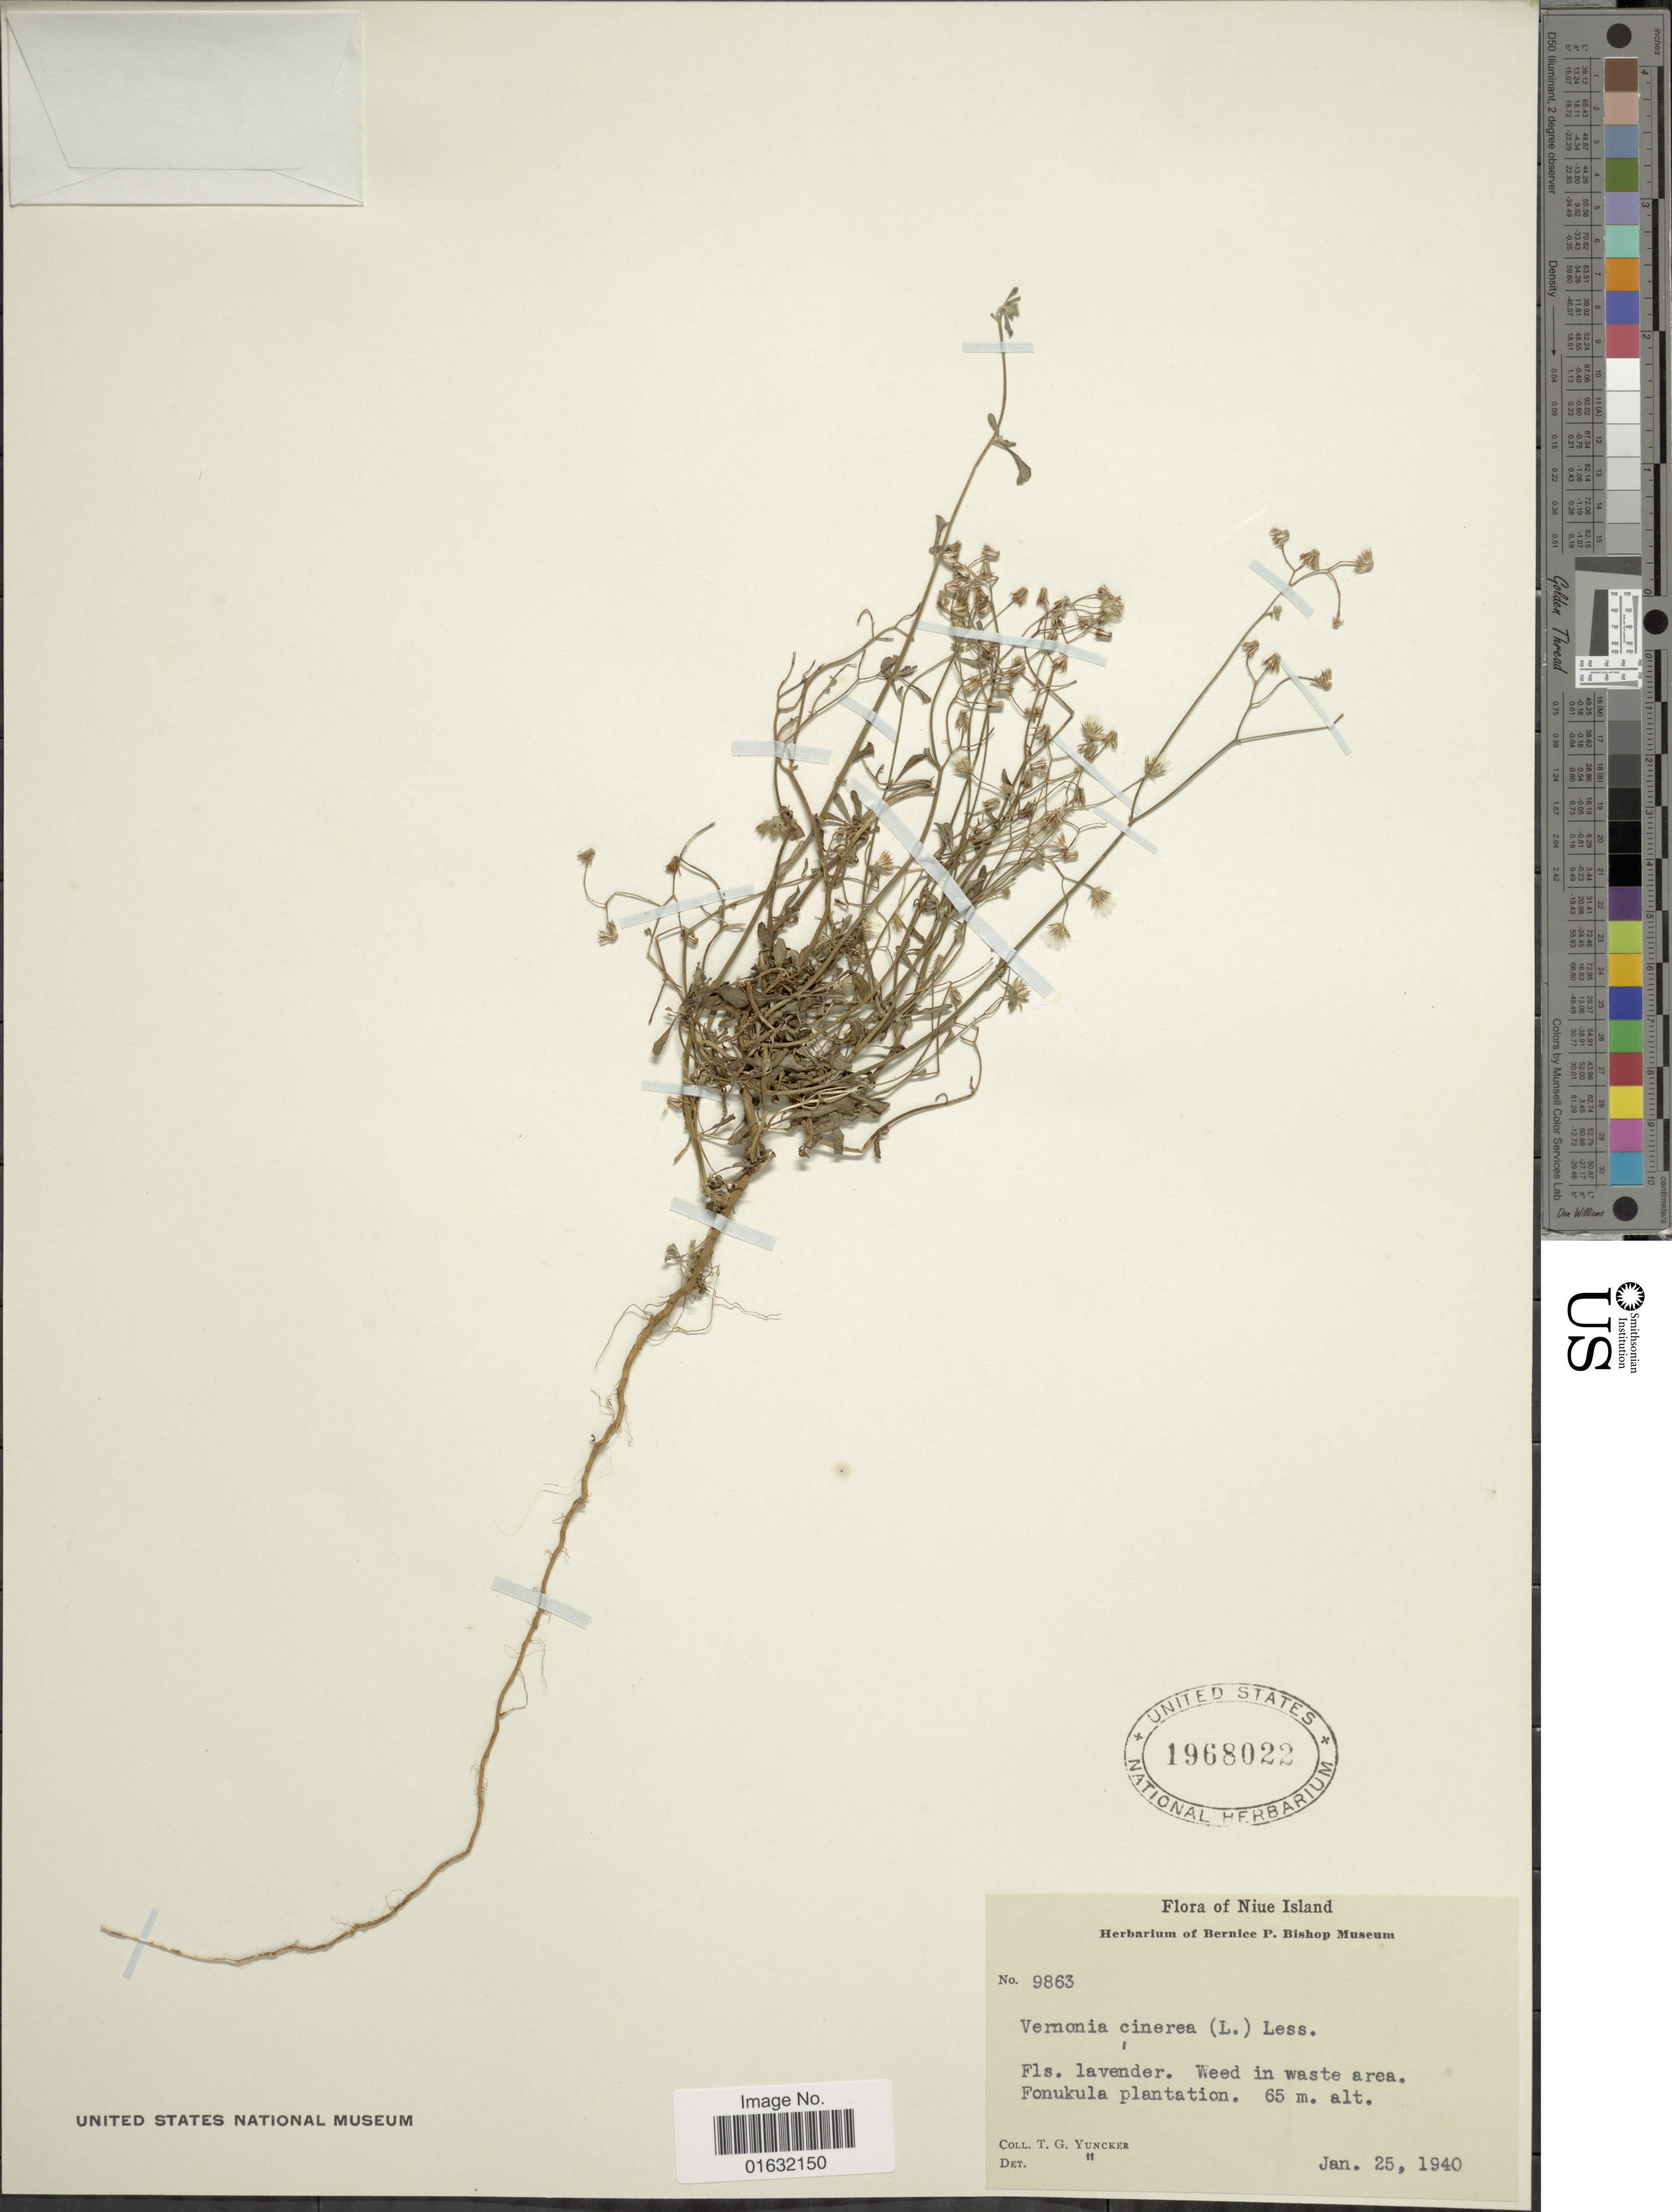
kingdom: Plantae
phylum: Tracheophyta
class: Magnoliopsida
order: Asterales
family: Asteraceae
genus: Cyanthillium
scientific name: Cyanthillium cinereum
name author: (L.) H. Rob.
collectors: T. G. Yuncker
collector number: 9863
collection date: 1940-01-25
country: Niue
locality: Niue Island, Fonkukula plantation.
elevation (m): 65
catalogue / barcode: US 1968022